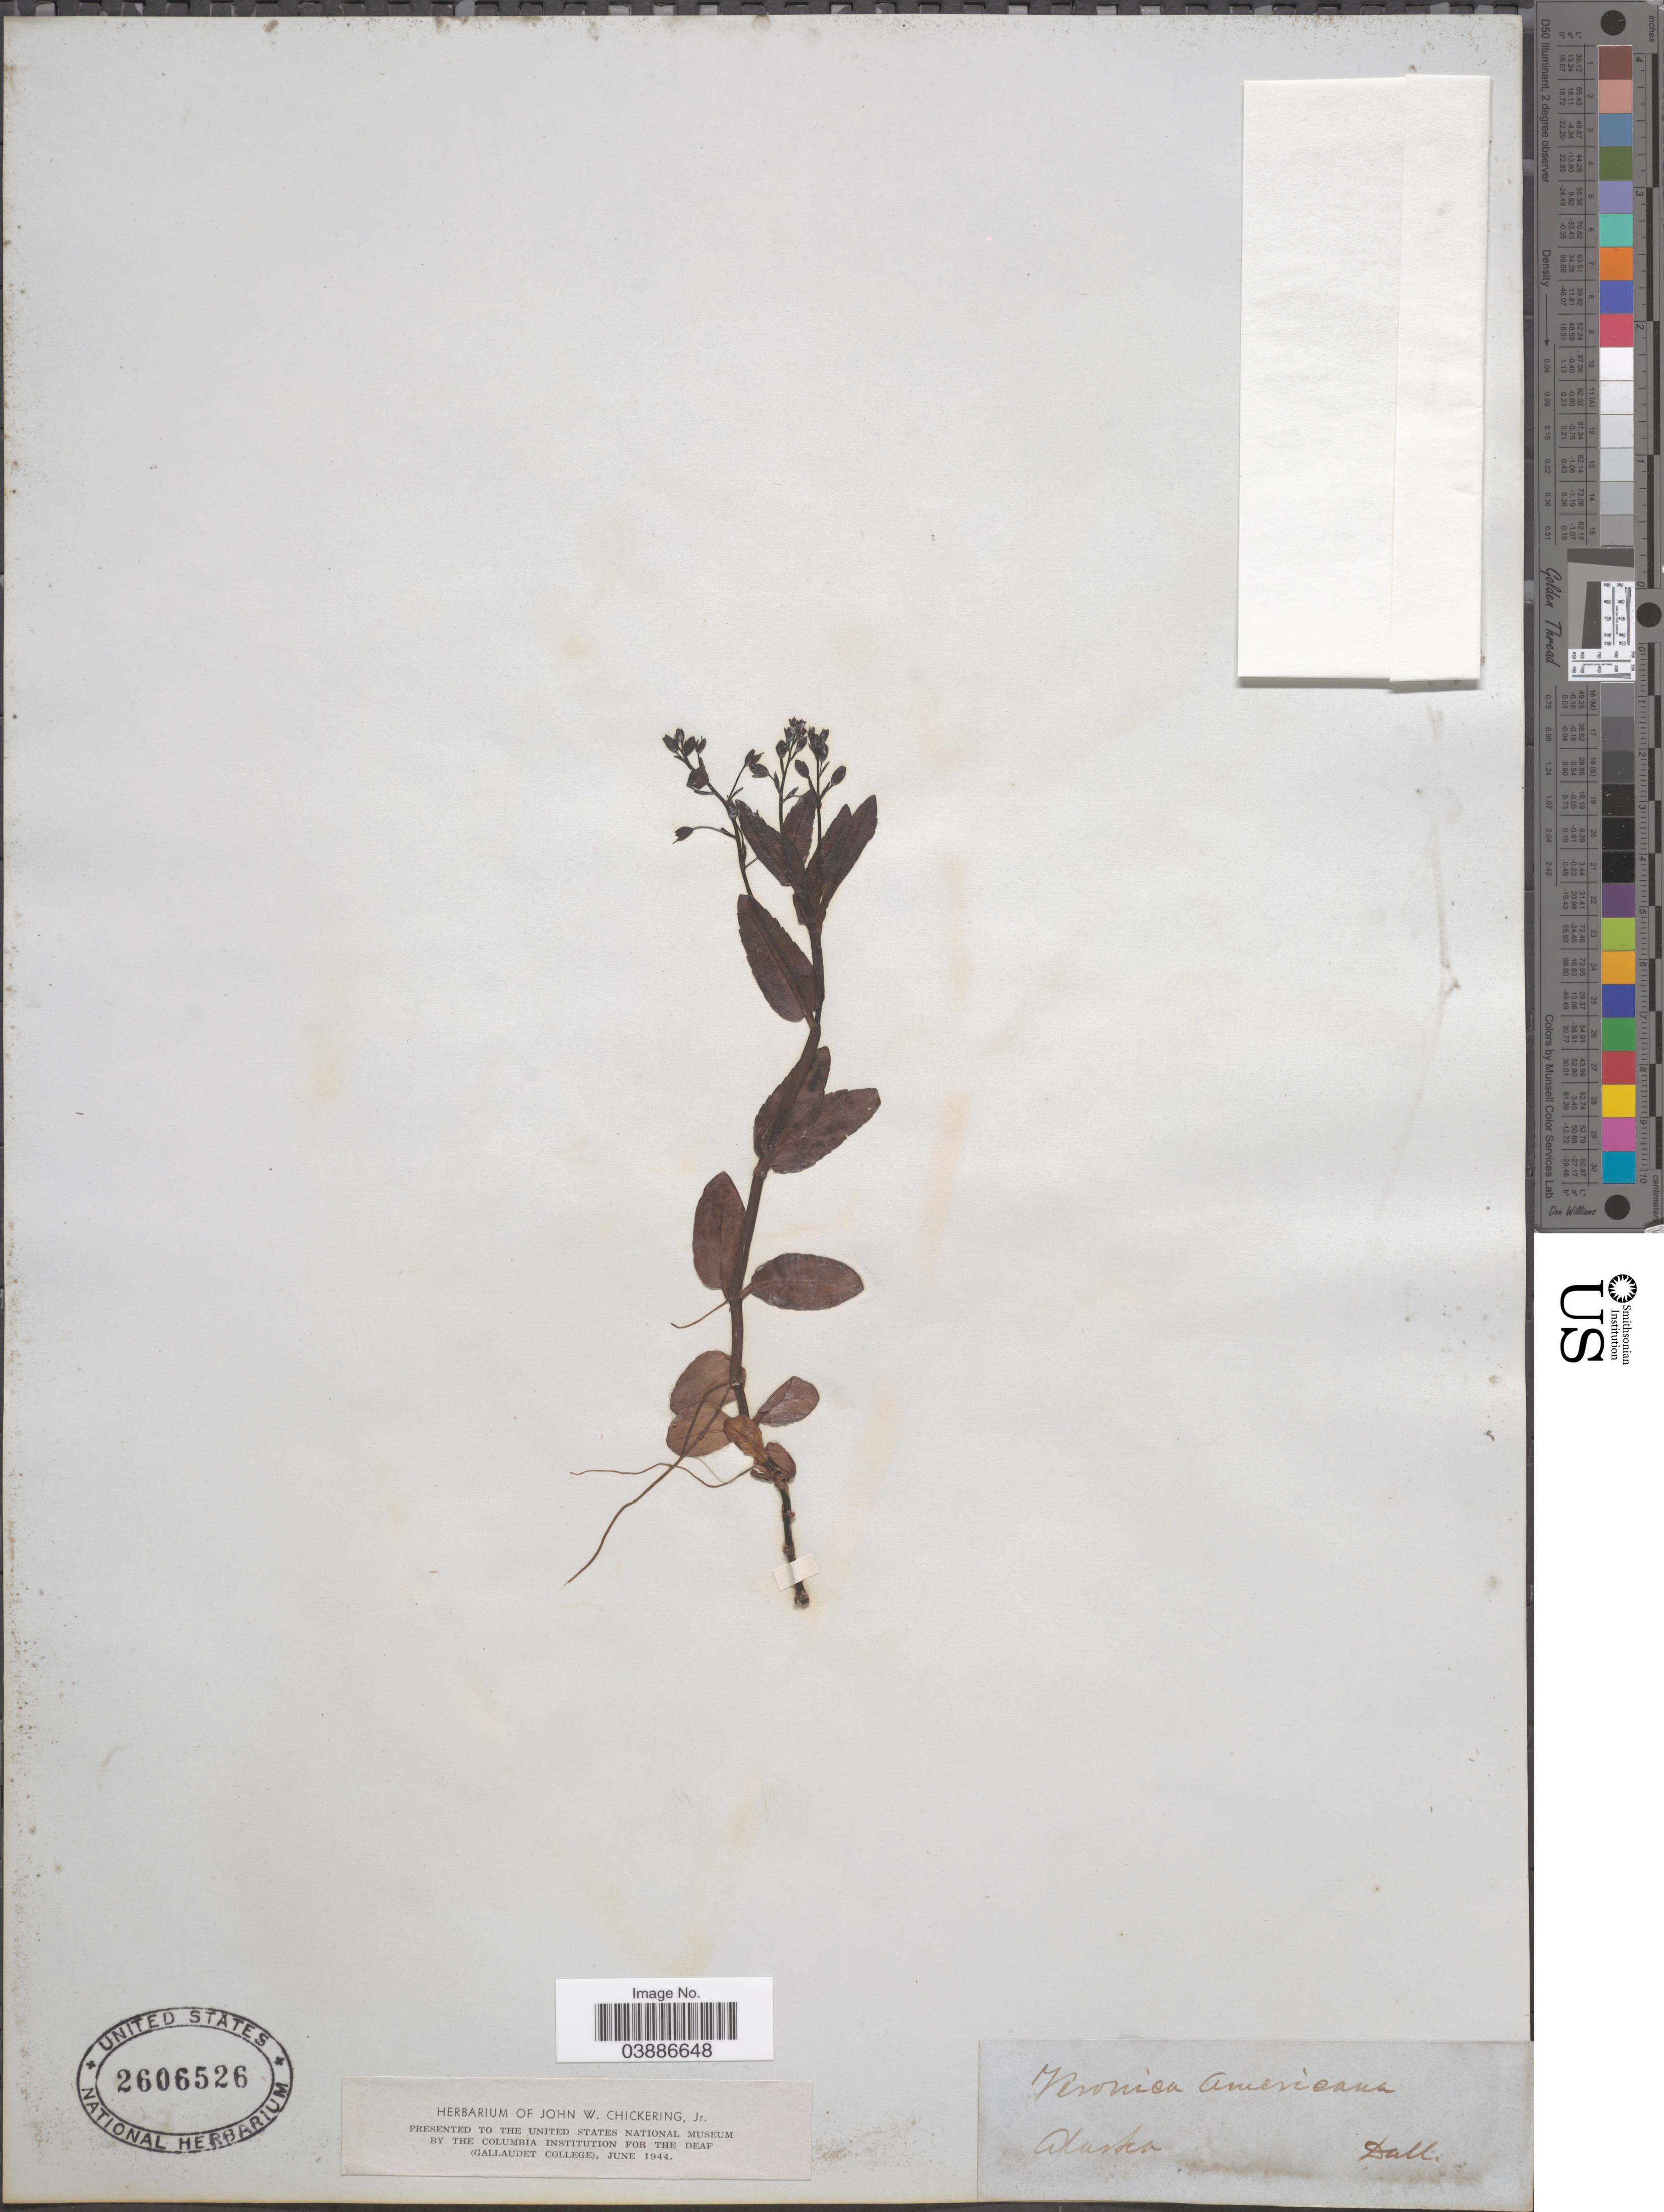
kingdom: Plantae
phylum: Tracheophyta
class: Magnoliopsida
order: Lamiales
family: Plantaginaceae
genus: Veronica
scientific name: Veronica americana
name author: Schwein. ex Benth.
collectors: -. Dall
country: United States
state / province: Alaska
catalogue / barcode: US 2606526